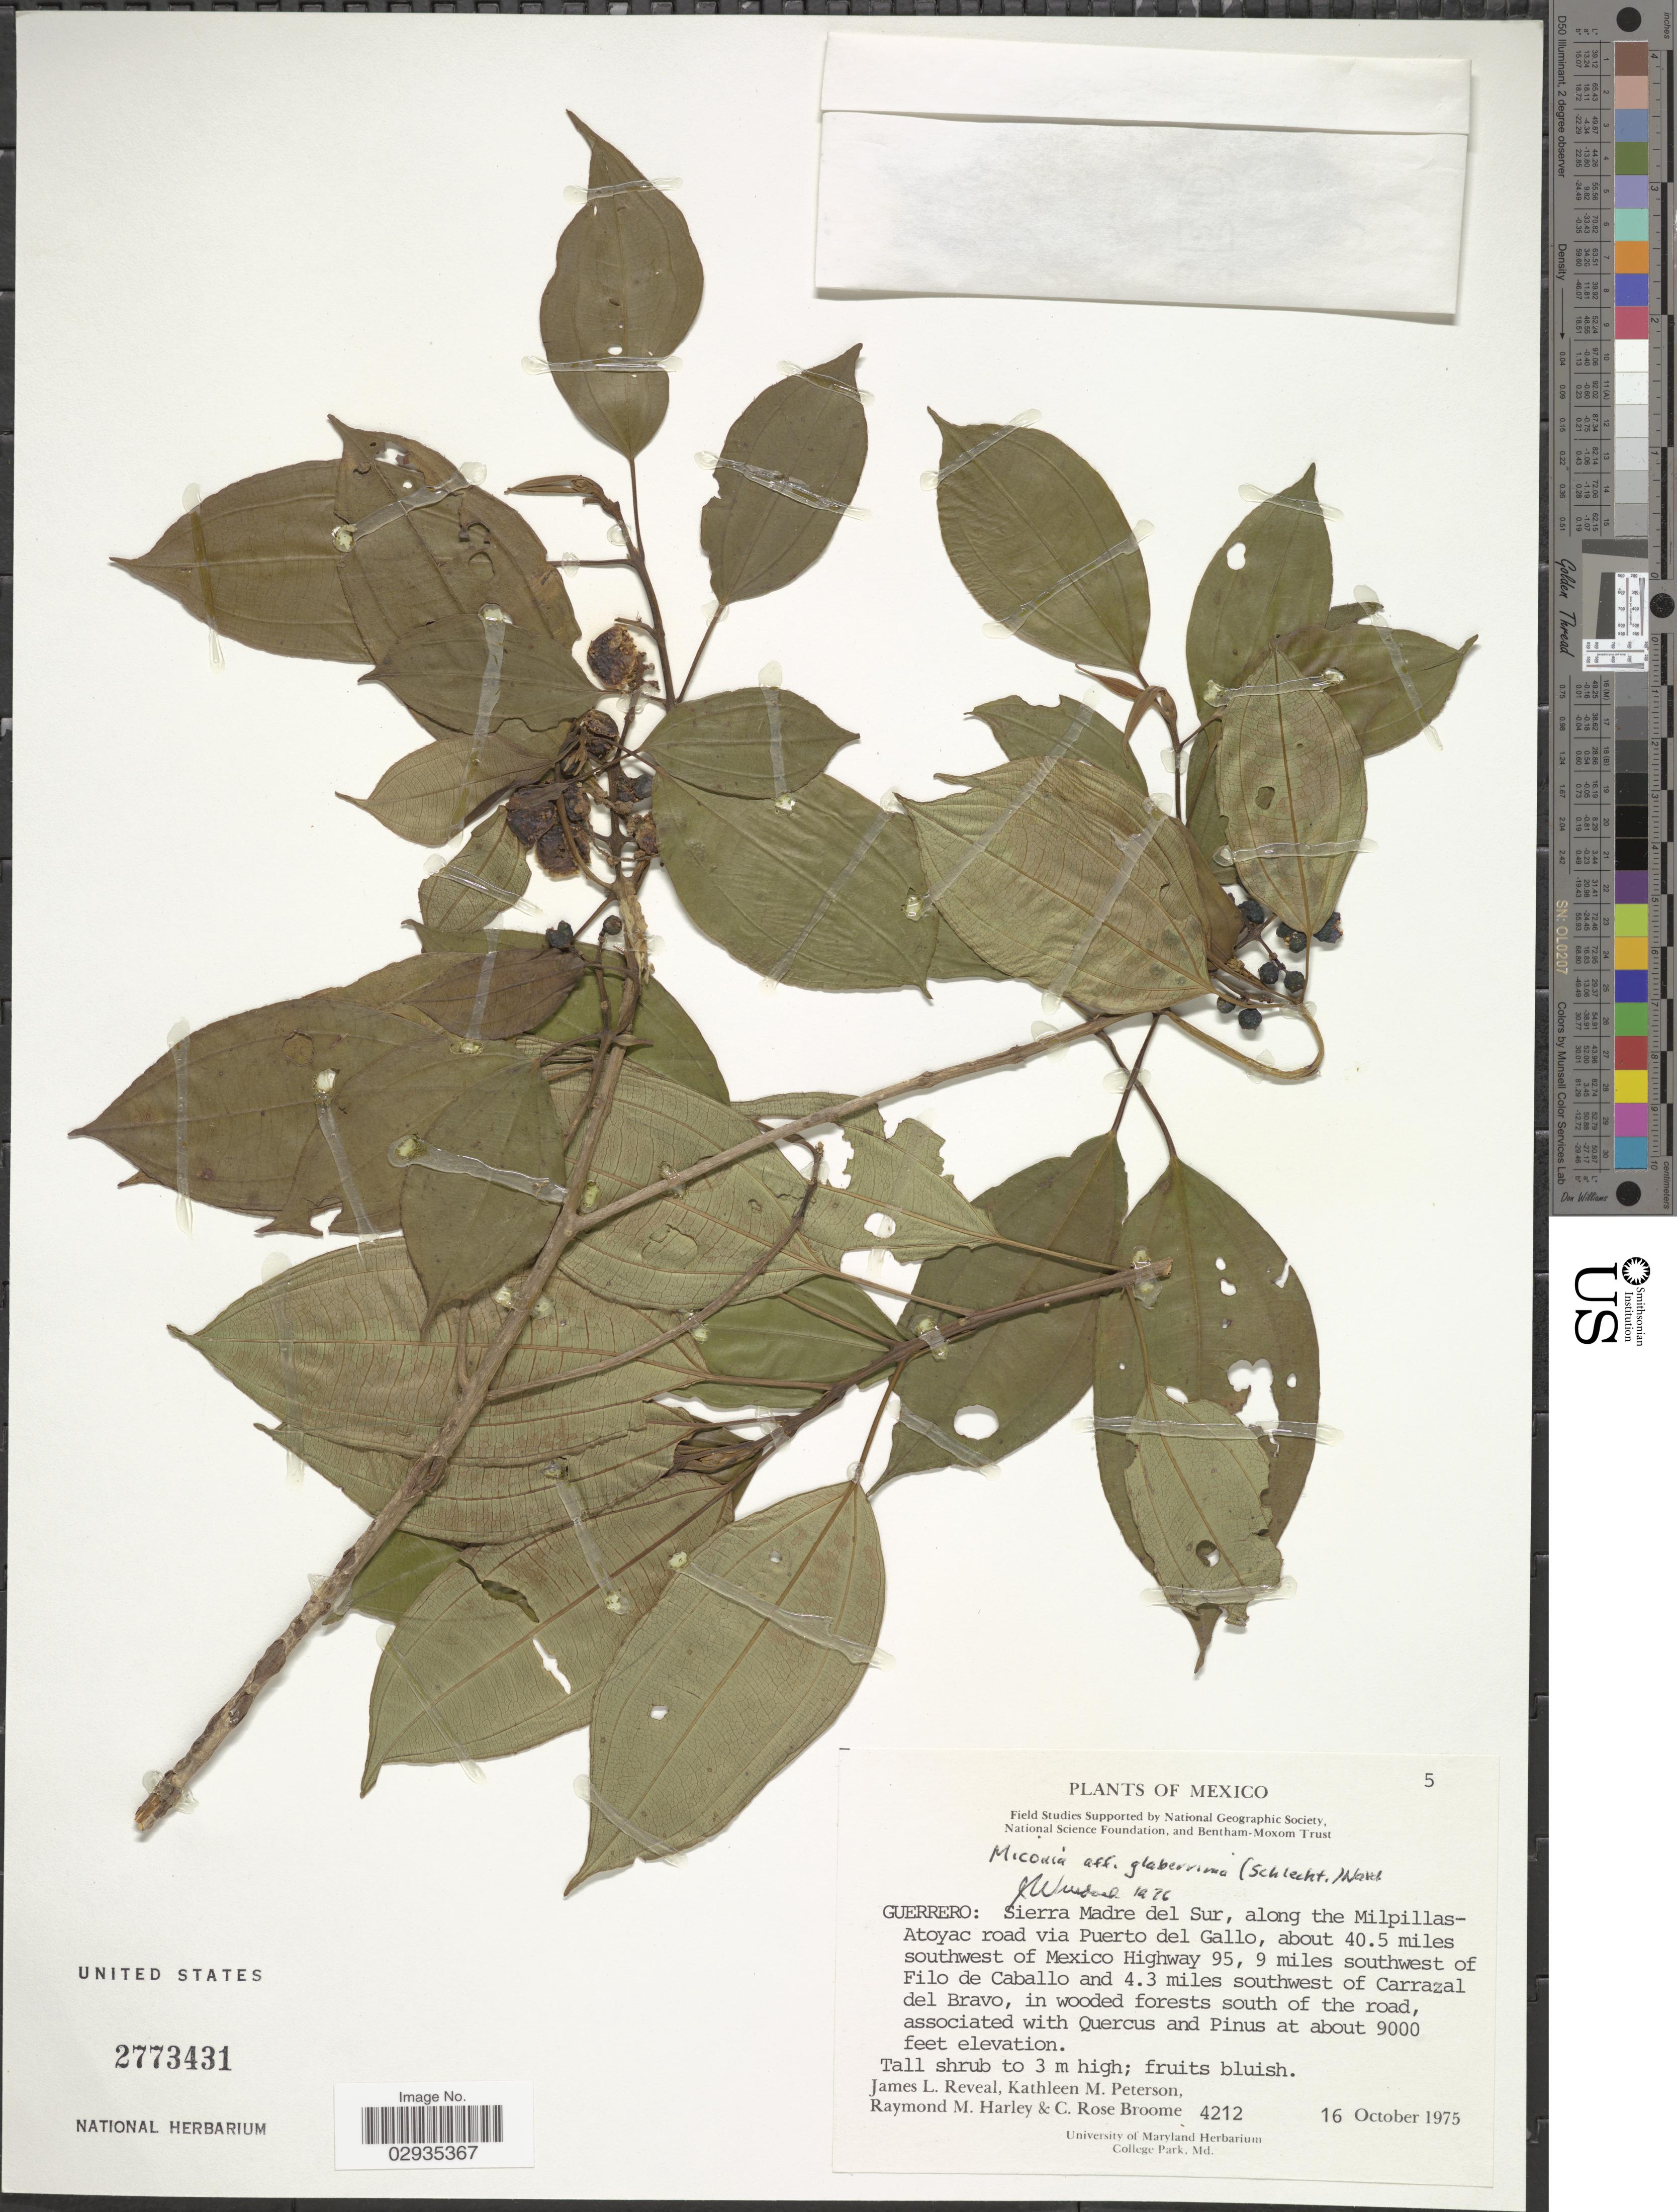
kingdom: Plantae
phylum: Tracheophyta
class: Magnoliopsida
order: Myrtales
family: Melastomataceae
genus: Miconia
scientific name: Miconia pinetorum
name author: Naudin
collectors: J. L. Reveal, K. Peterson, R. M. Harley & C. R. Broome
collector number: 4212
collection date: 1975-10-16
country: Mexico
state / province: Guerrero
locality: Sierra Madre del Sur, along the Milpillas-Atoyac road via Puerto del Gallo, about 40.5 miles southwest of Mexico Highway 95, 9 miles southwest of Filo de Caballo and 4.3 miles southwest of Carrazal del Bravo, in wooded forests south of the road.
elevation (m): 2743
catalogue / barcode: US 2773431